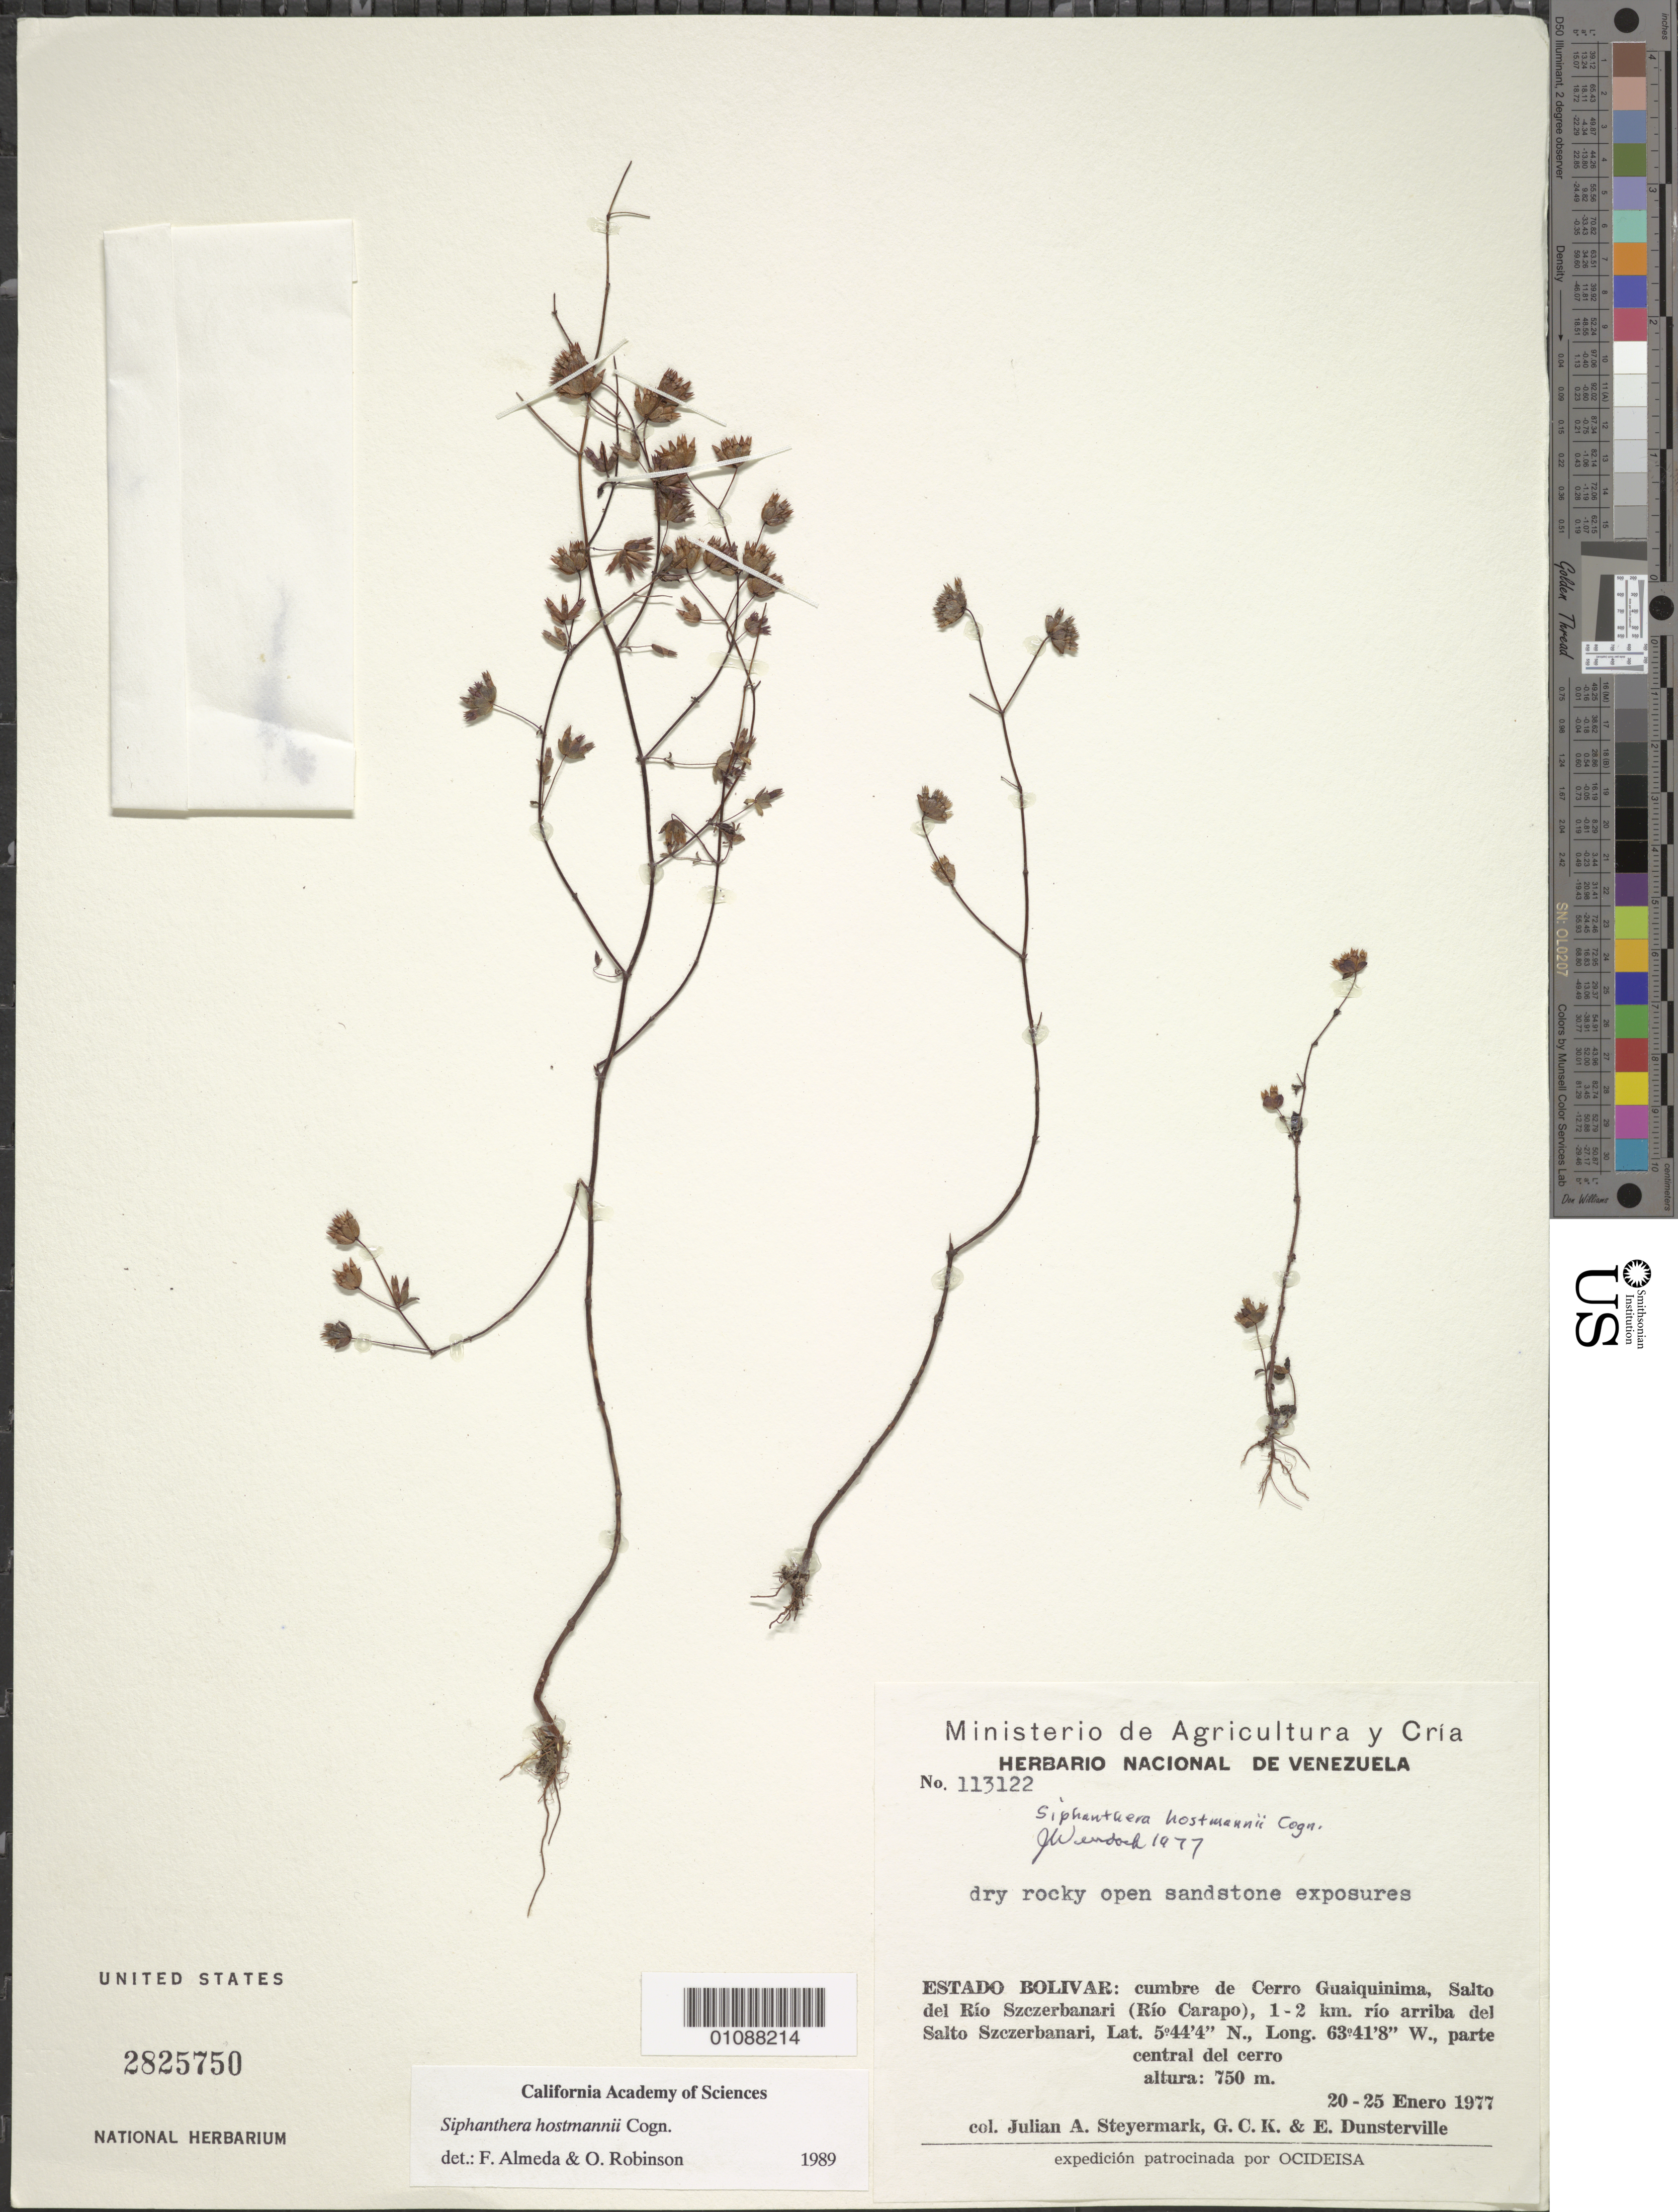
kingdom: Plantae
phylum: Tracheophyta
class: Magnoliopsida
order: Myrtales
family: Melastomataceae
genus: Siphanthera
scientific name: Siphanthera hostmannii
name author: Cogn.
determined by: Almeda, F.; Robinson, O. R.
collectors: J. Steyermark, G. C. K. Dunsterville & E. Dunsterville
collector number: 113122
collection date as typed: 20-Jan-77 to 25-Jan-77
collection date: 1977-01-20/1977-01-25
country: Venezuela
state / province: Bolívar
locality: Cerro Guaiquinima, summit, salto del Río Szczerbanari (Río Carapo), 1-2 km río arriba del Salto Szczerbanari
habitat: Parte central del cerro; rocky open dry sandstone exposures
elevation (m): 750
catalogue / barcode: US 2825750